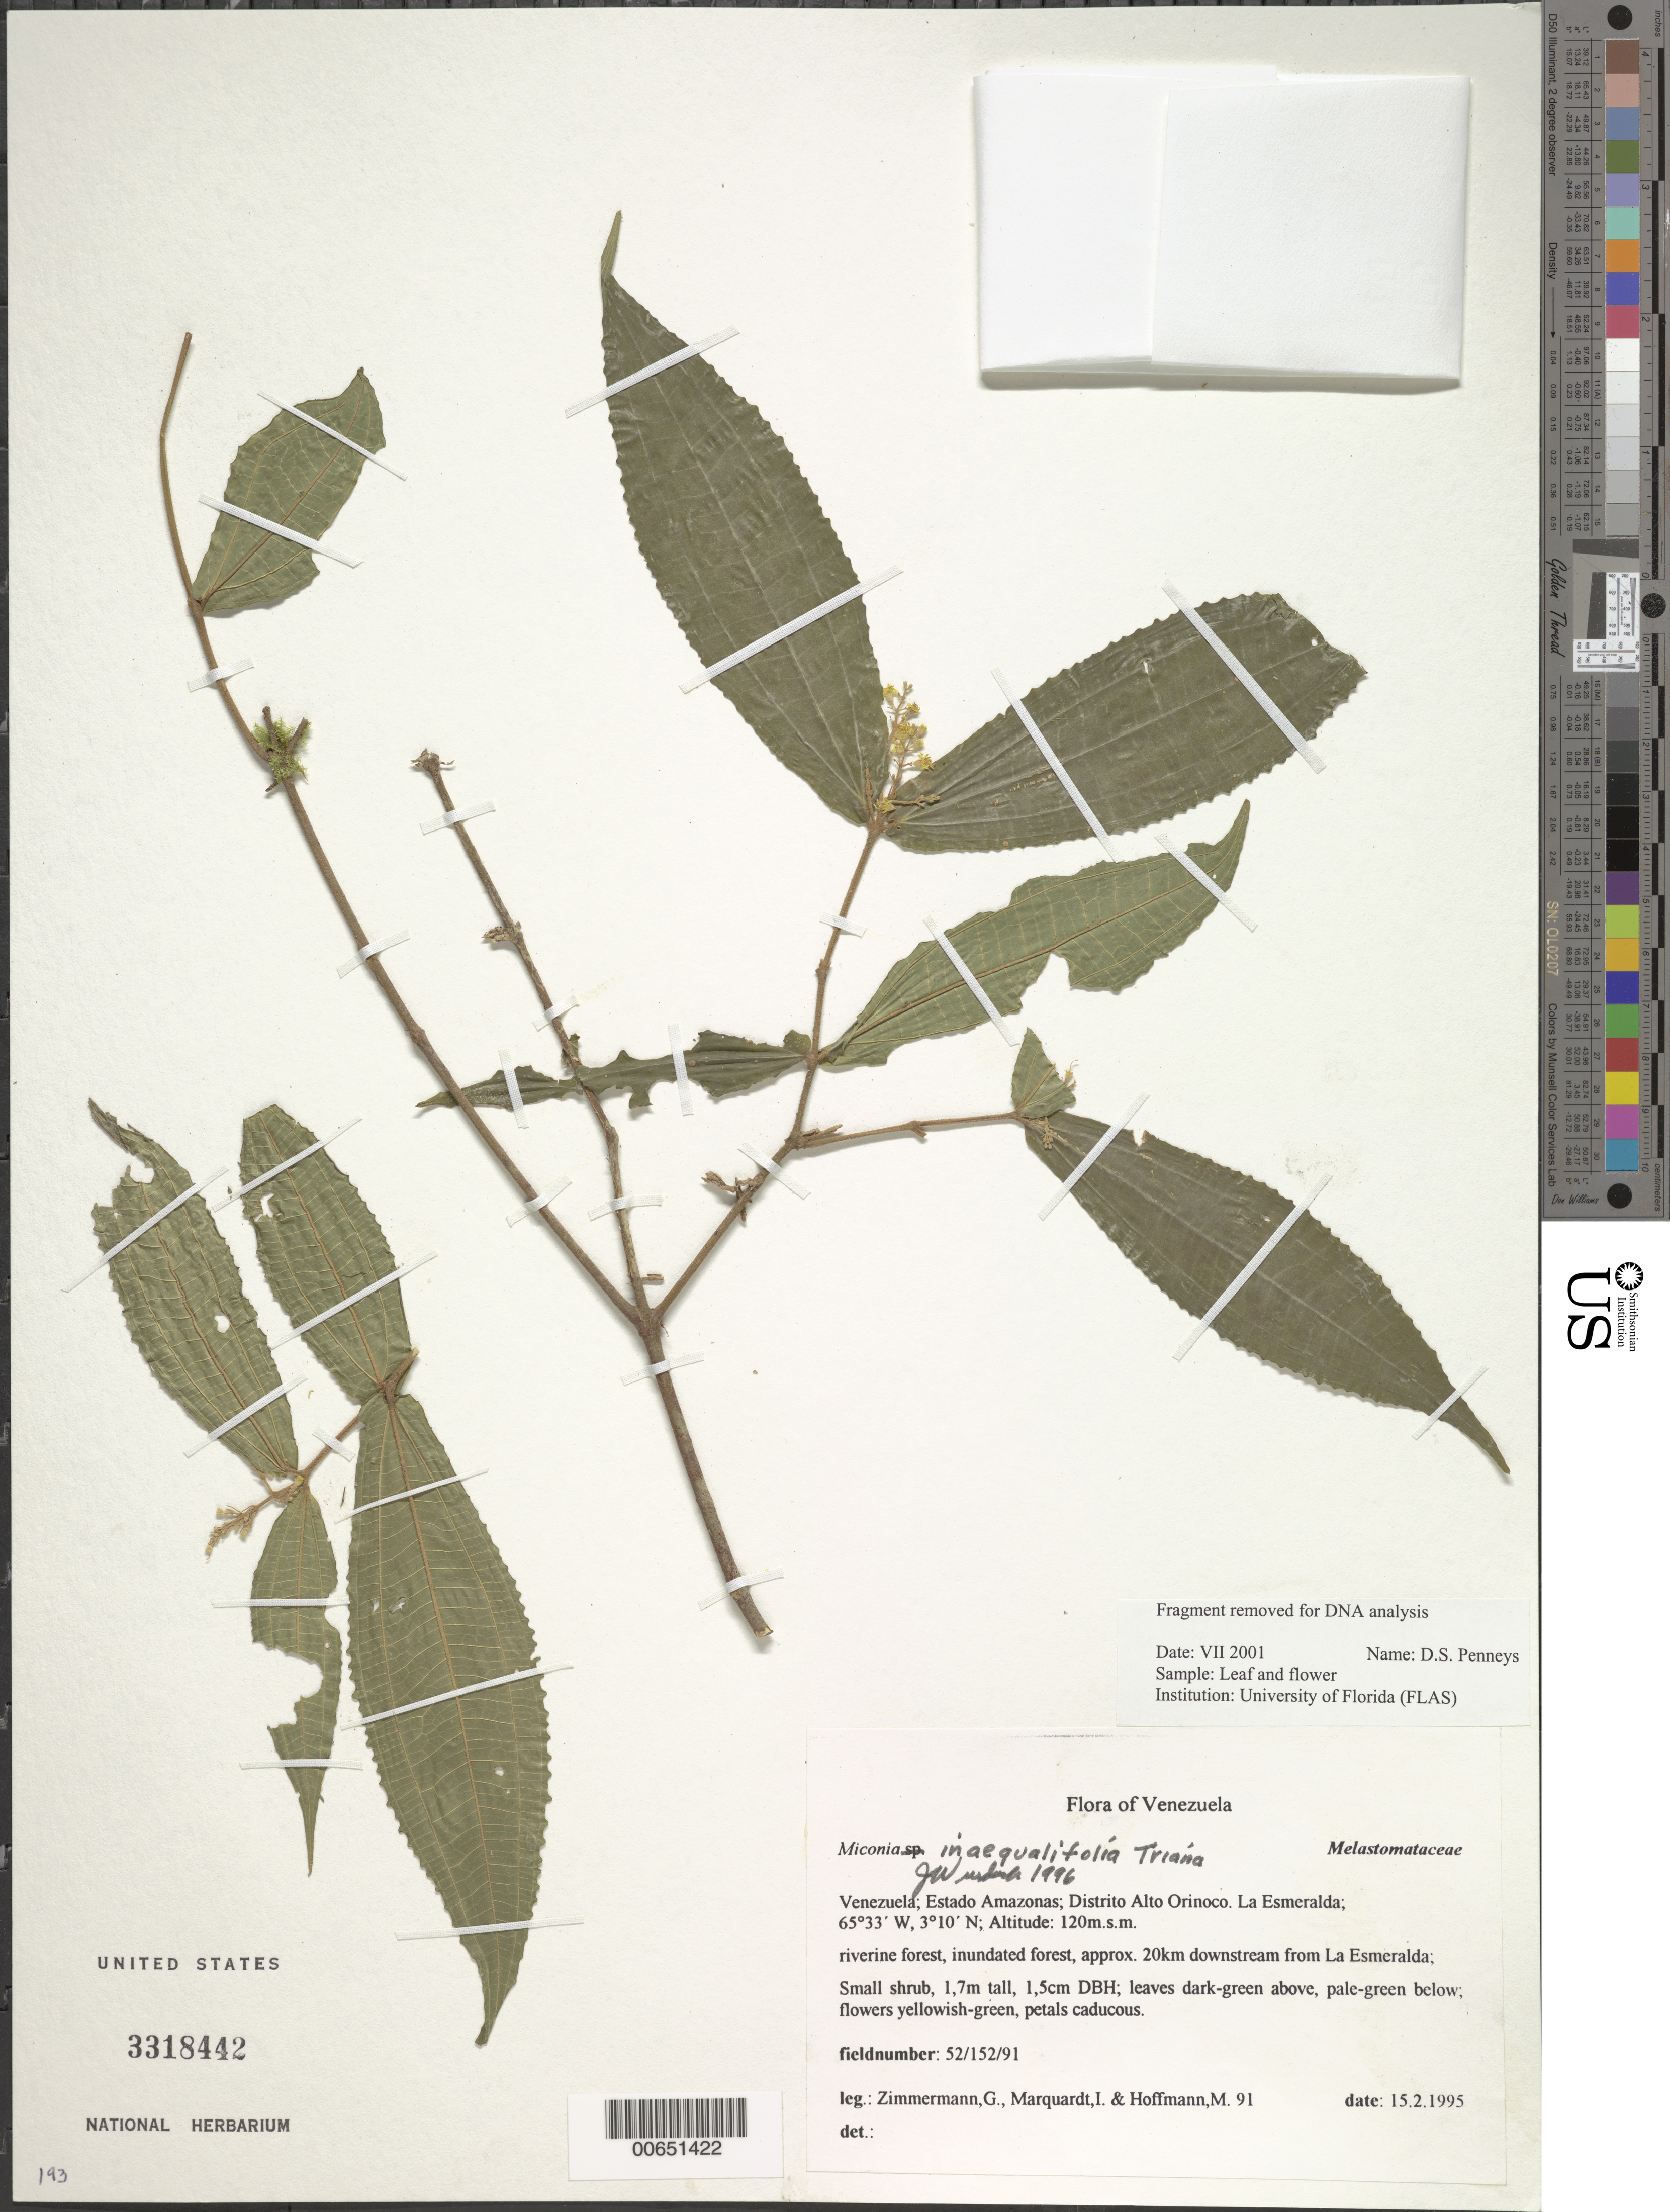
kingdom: Plantae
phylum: Tracheophyta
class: Magnoliopsida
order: Myrtales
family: Melastomataceae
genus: Miconia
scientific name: Miconia inaequalifolia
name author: Triana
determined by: Wurdack, John J., (US), US (UNITED STATES)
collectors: G. Zimmermann, I. Marquardt & M. Hoffman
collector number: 91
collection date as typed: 15-Feb-95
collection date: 1995-02-15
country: Venezuela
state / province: Amazonas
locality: Distr. Alto Orinoco, 20 km downstream from La Esmerelda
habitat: Riverine forest, inundated forest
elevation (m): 120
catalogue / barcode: US 3318442